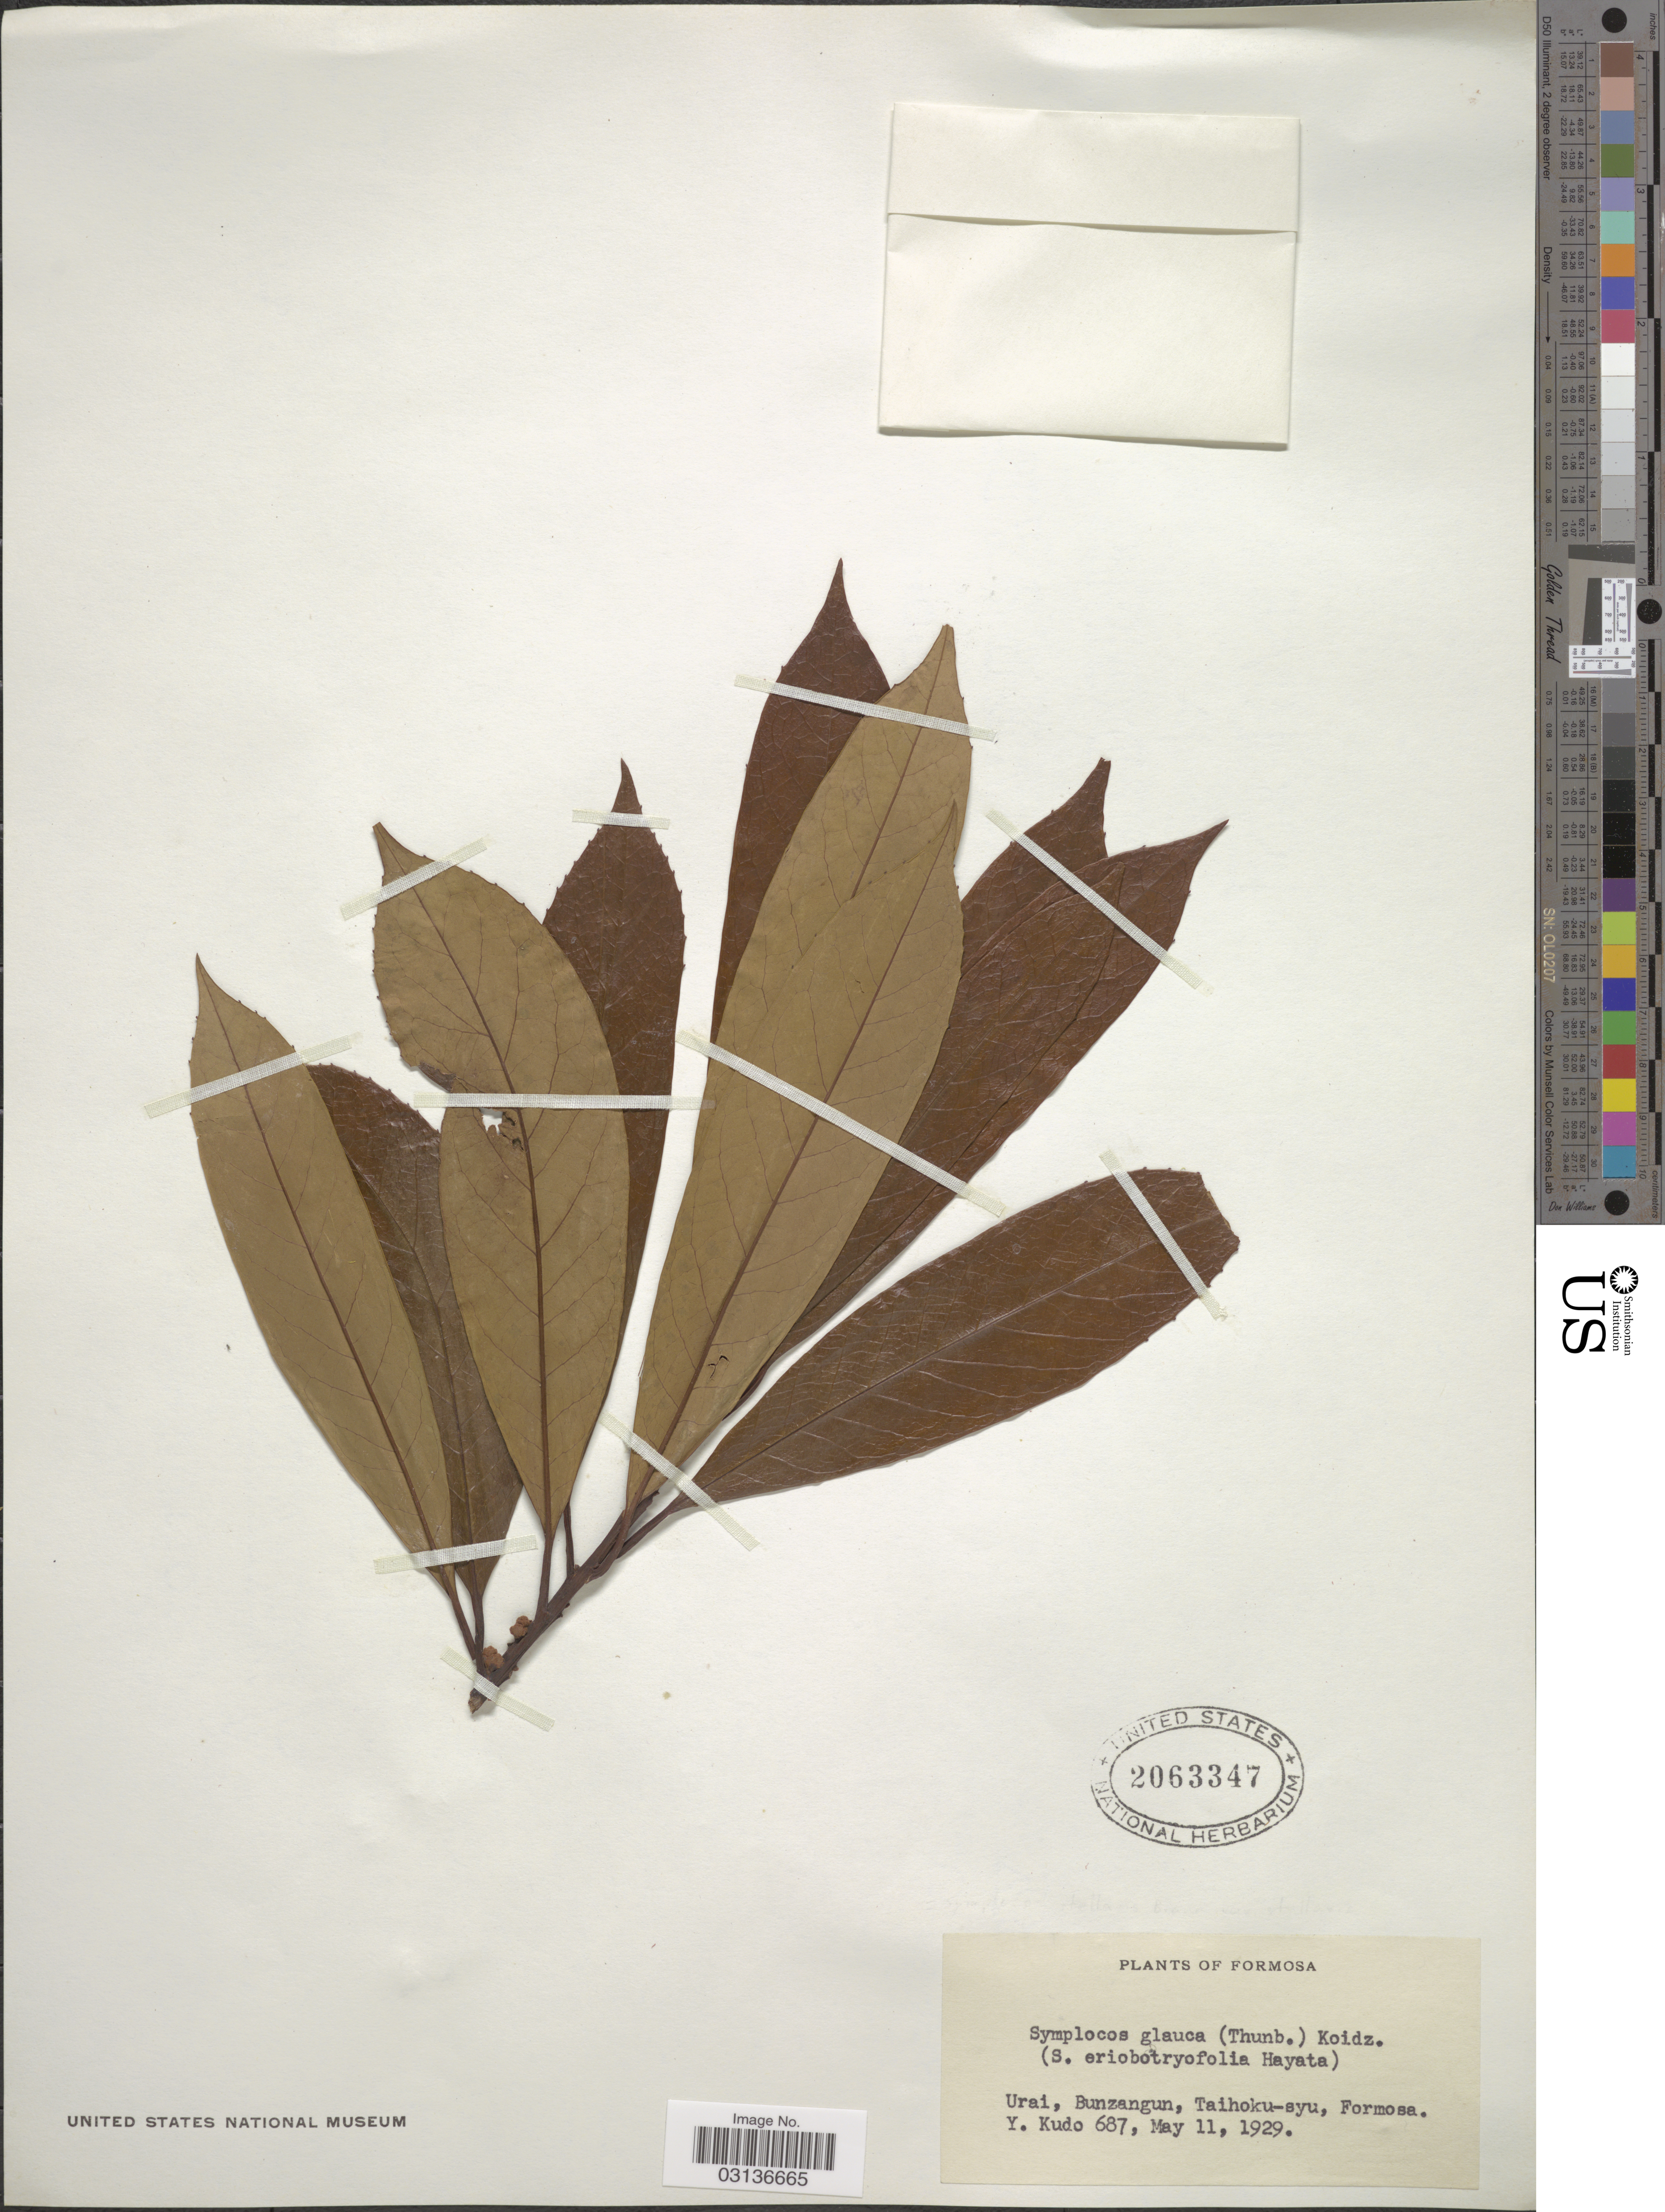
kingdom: Plantae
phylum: Tracheophyta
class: Magnoliopsida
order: Ericales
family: Symplocaceae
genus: Symplocos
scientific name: Symplocos glauca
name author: (Thunb.) Koidz.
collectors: Y. Kudô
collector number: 687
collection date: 1929-05-11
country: Taiwan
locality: Urai, Bunzangun, Taihoku-syu, Formosa.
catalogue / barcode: US 2063347